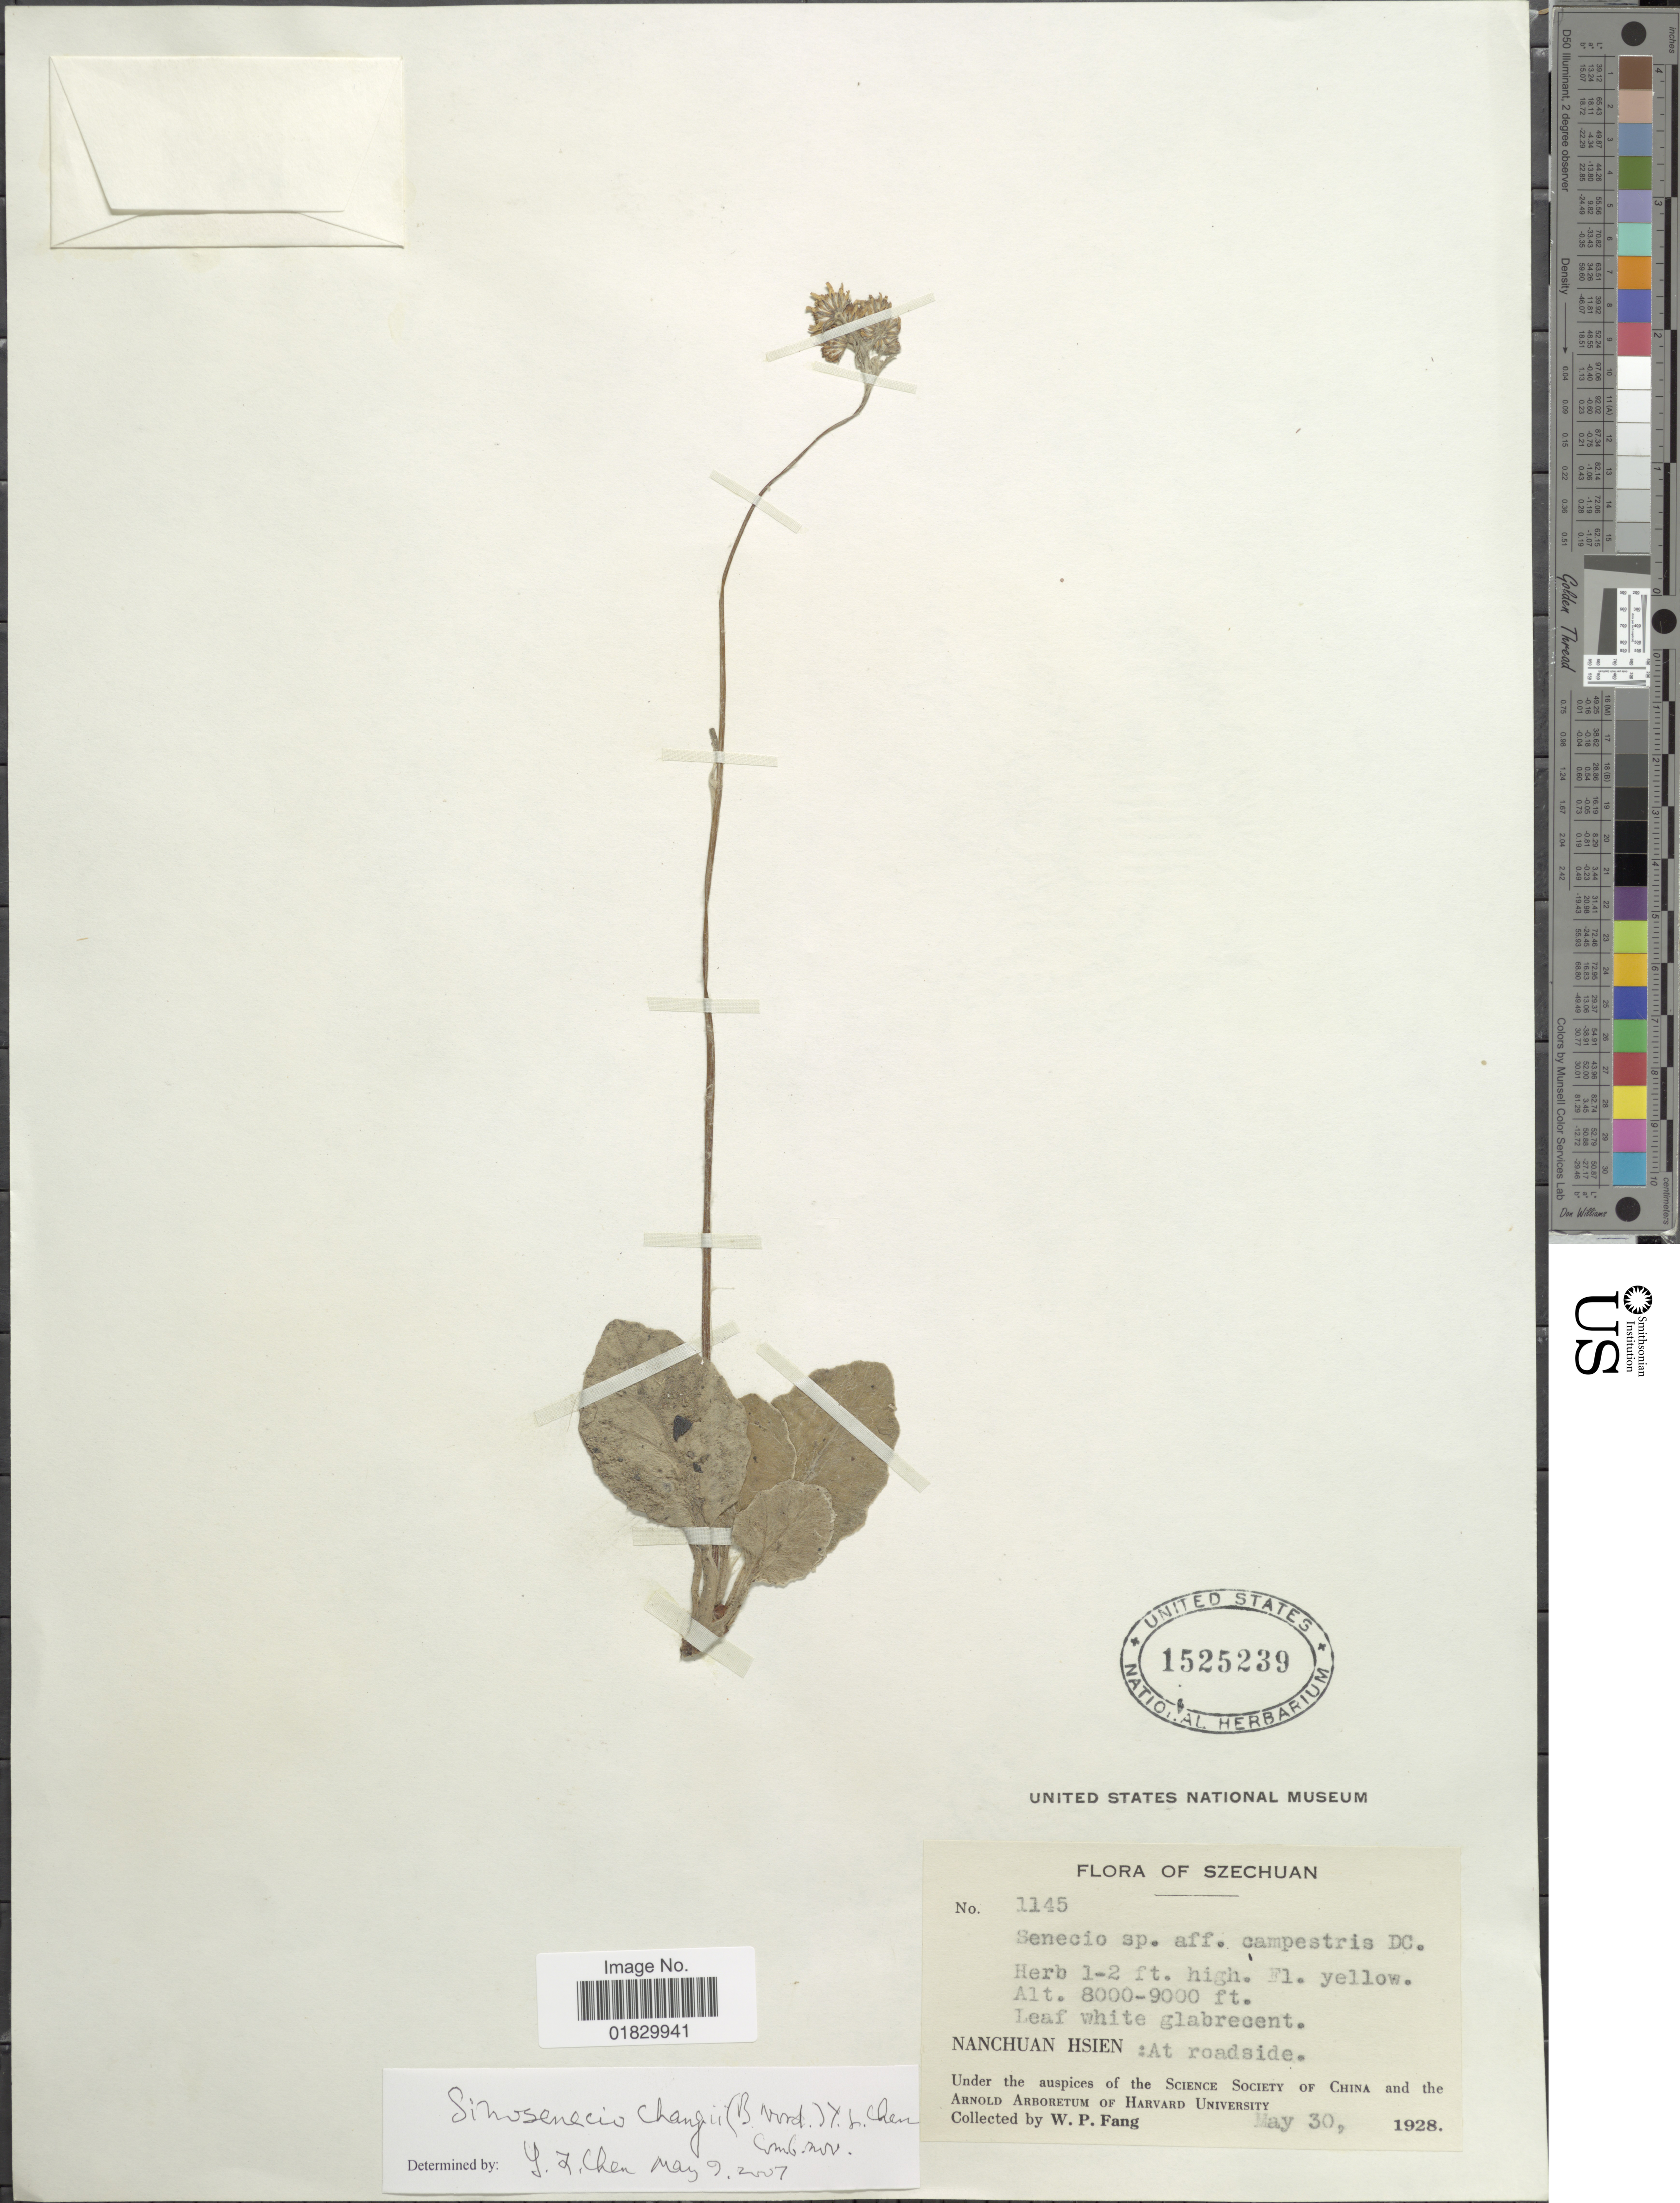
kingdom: Plantae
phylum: Tracheophyta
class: Magnoliopsida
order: Asterales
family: Asteraceae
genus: Sinosenecio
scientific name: Sinosenecio changii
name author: (B. Nord.) Y.L. Chen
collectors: W. P. Fang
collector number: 1145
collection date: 1928-05-30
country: China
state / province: Sichuan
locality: Szechuan, Nanchuan Hsien: at roadside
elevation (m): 2438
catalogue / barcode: US 1525239